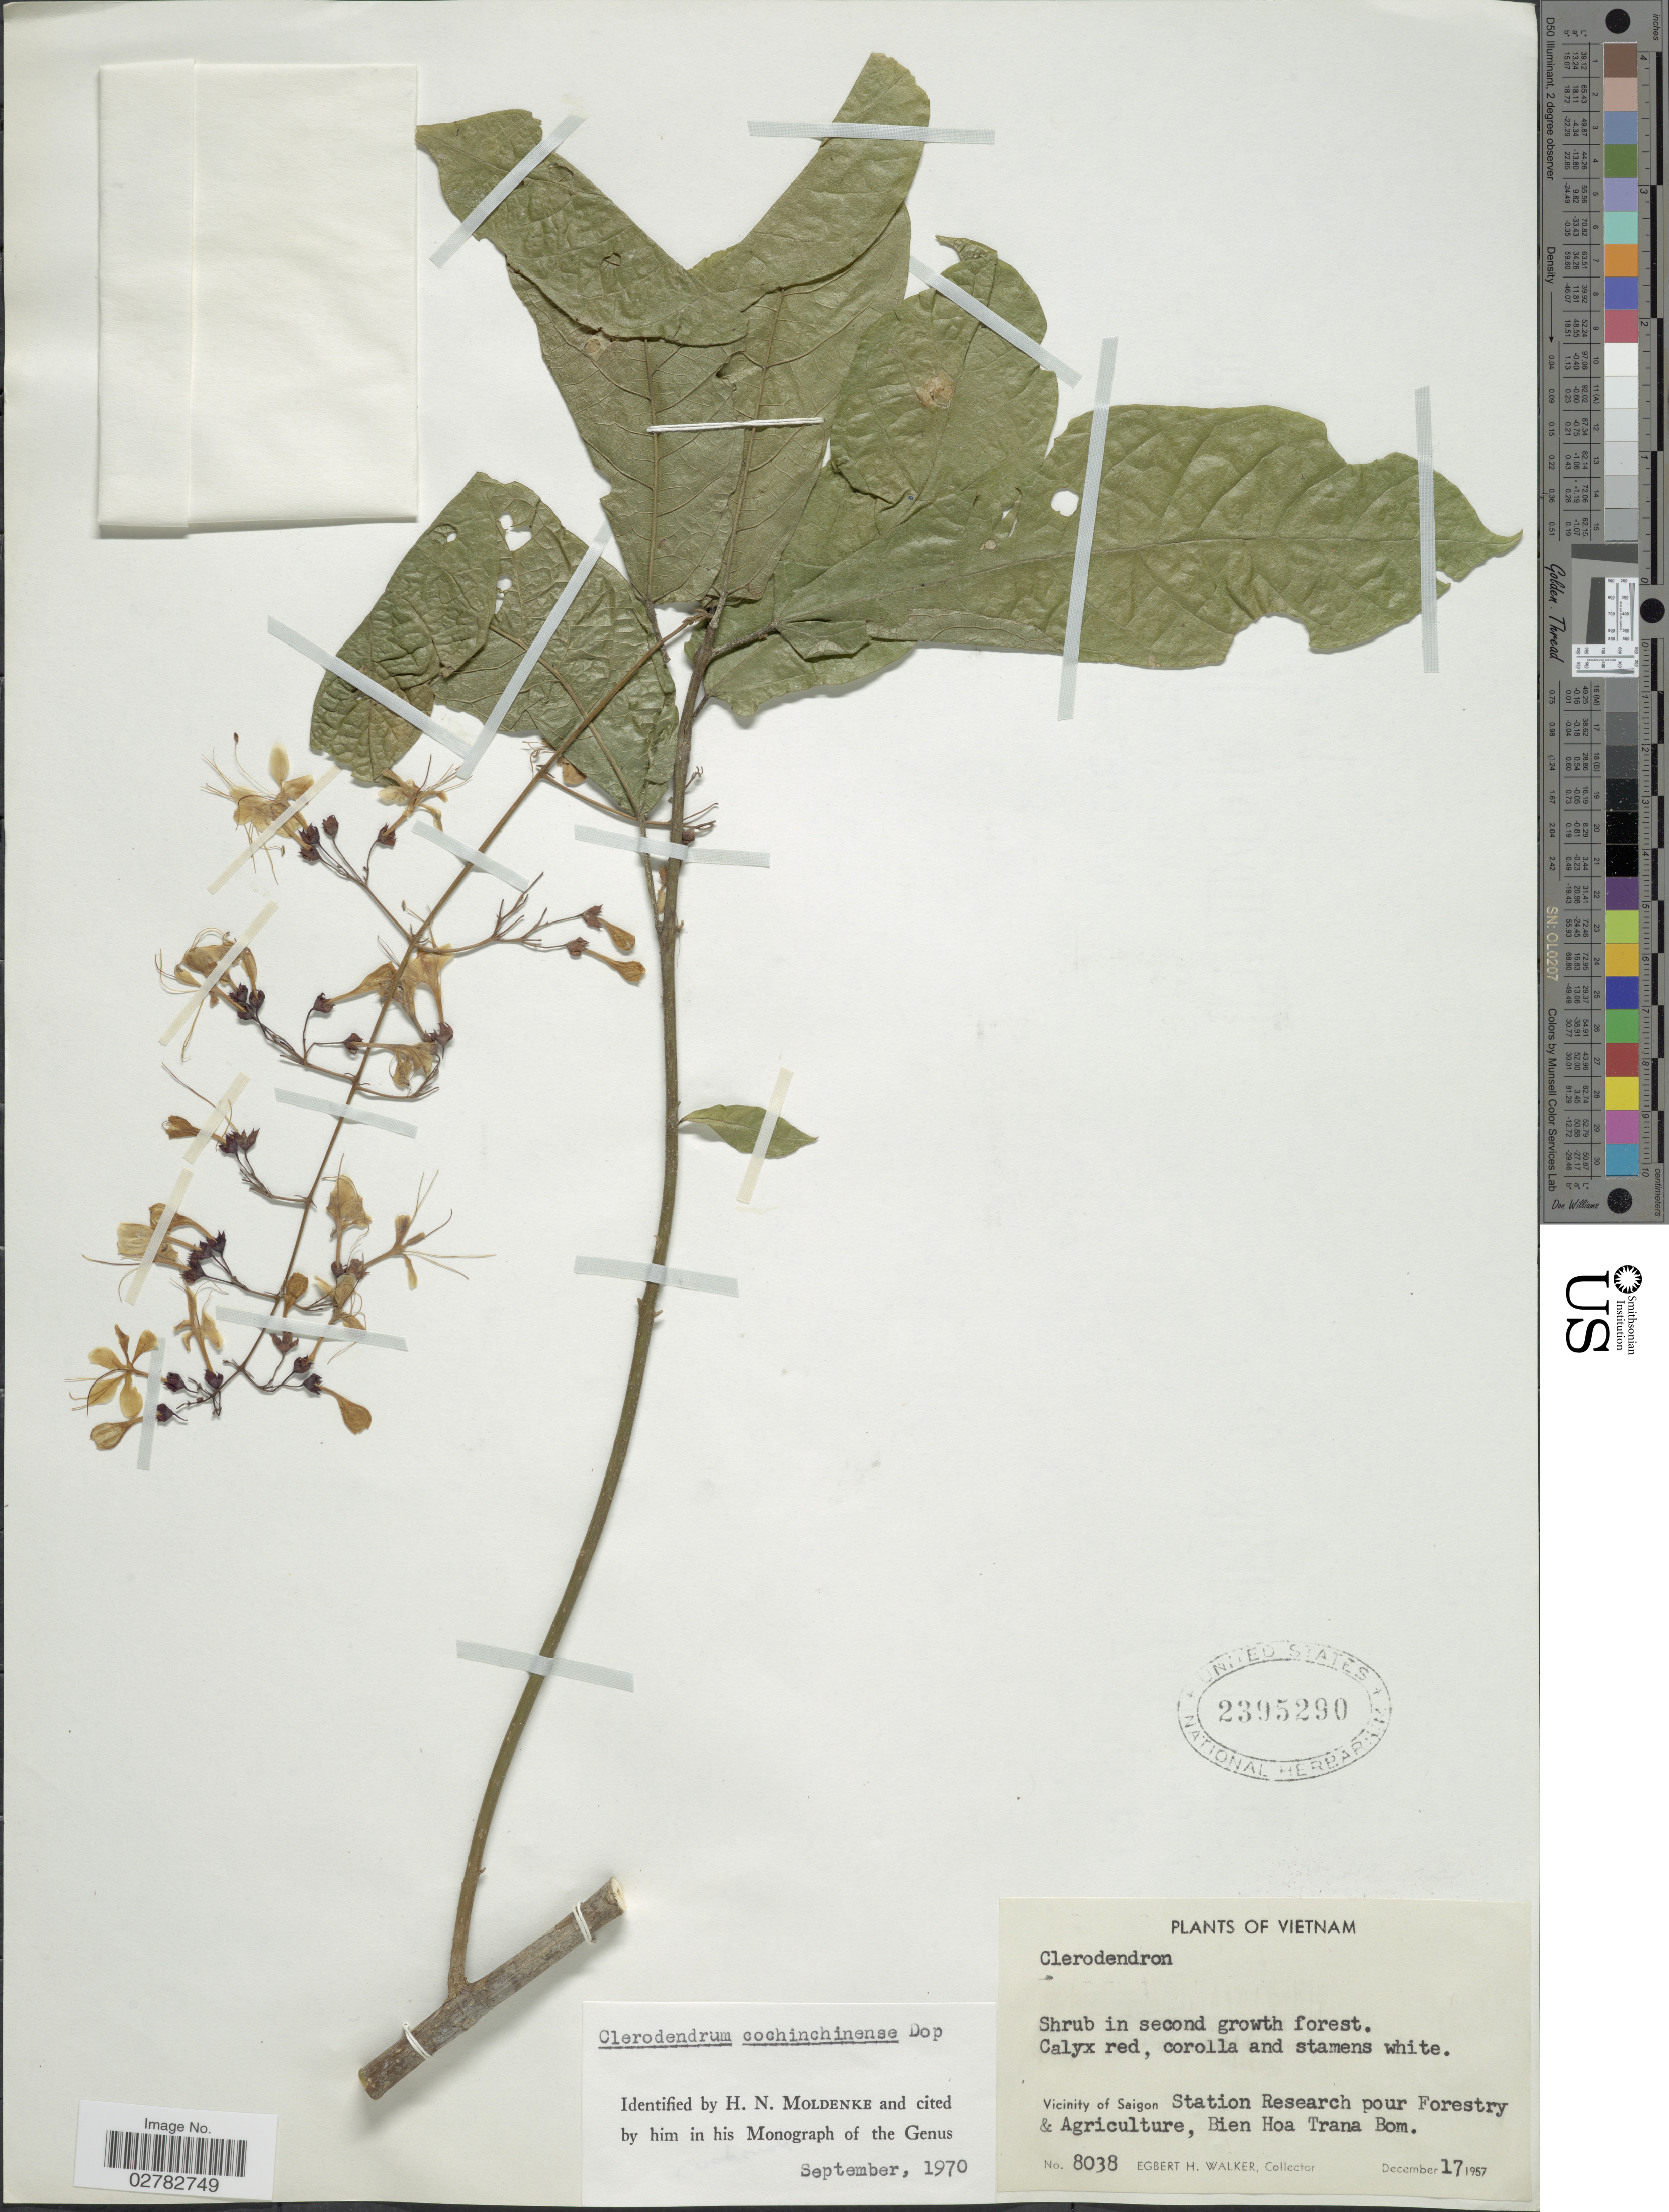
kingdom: Plantae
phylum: Tracheophyta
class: Magnoliopsida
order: Lamiales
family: Lamiaceae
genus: Clerodendrum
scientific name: Clerodendrum cochinchinense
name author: Dop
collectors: E. H. Walker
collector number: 8038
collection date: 1957-12-17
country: Vietnam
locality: Vicinity of Saigon. Station Research pour Forestry & Agriculture, Bien Hoa Trana Bom.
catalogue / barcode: US 2395290